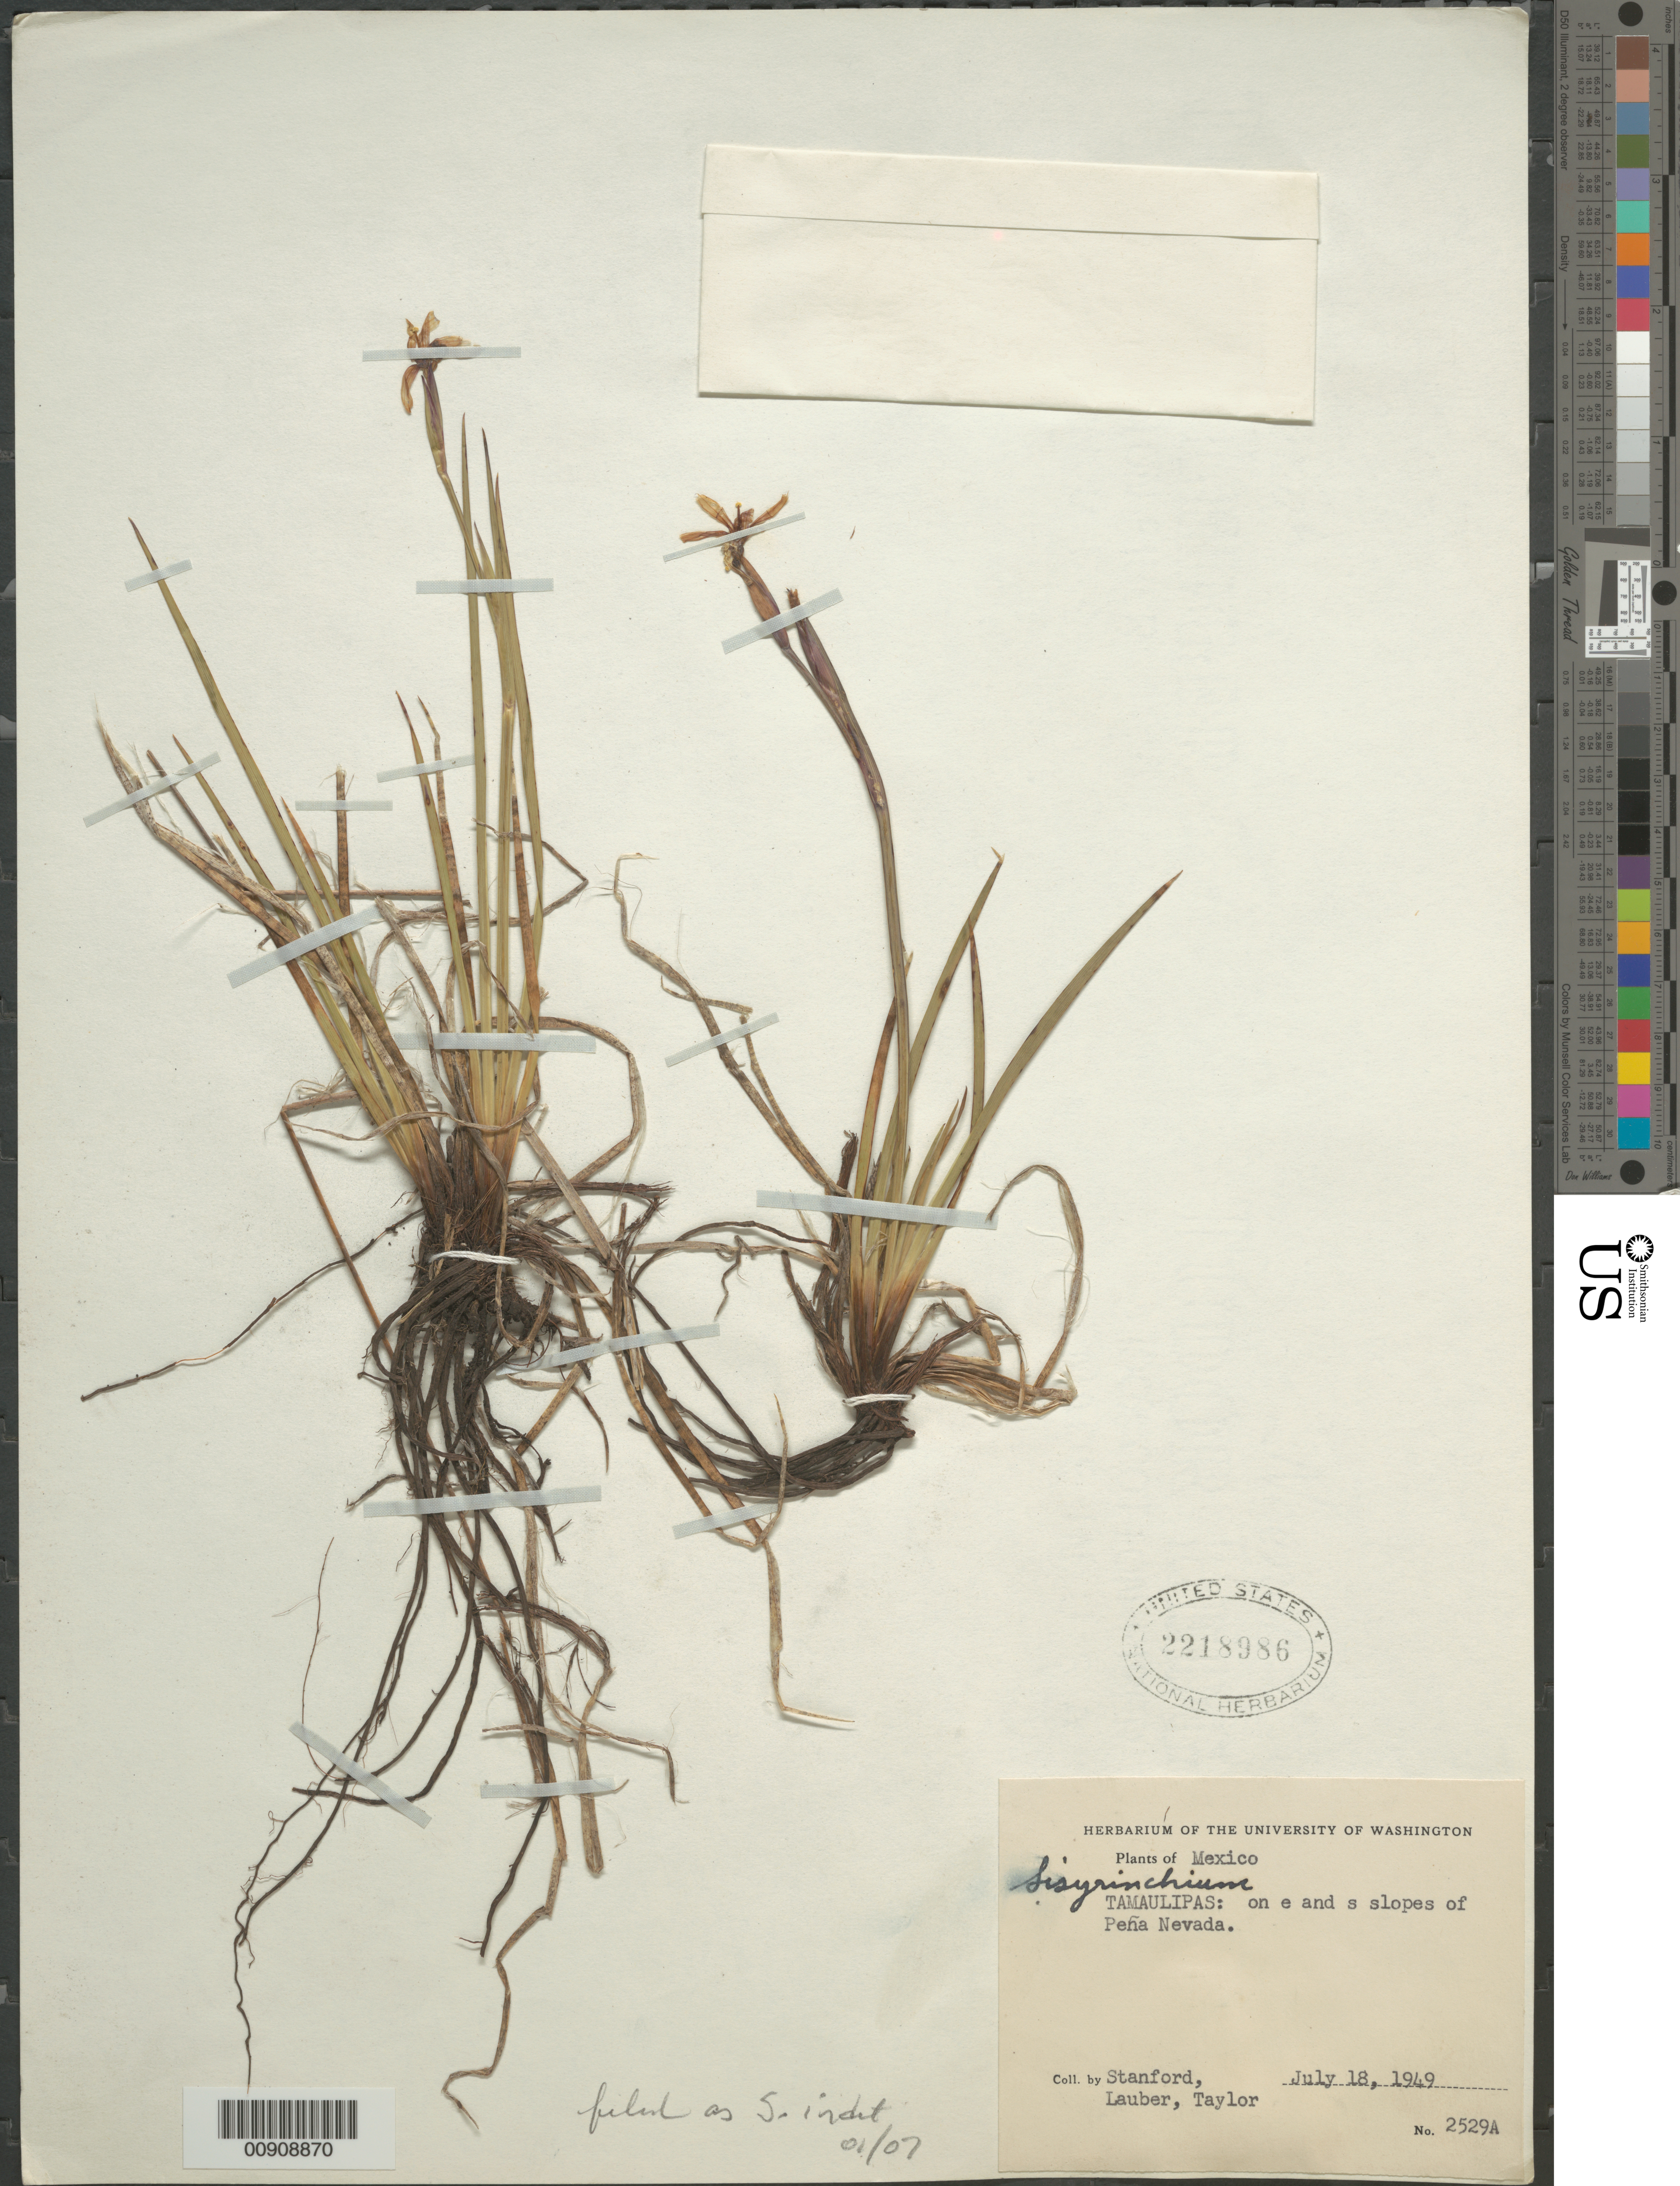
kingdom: Plantae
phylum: Tracheophyta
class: Liliopsida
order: Asparagales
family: Iridaceae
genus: Sisyrinchium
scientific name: Sisyrinchium sp.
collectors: -. Stanford, Lauber, -- & -- Taylor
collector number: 2529 A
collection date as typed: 18 Jul 1949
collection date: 1949-07-18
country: Mexico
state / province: Tamaulipas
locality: On SE slopes and summit of Peña Nevada, Tamaulipas.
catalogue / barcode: US 2218986